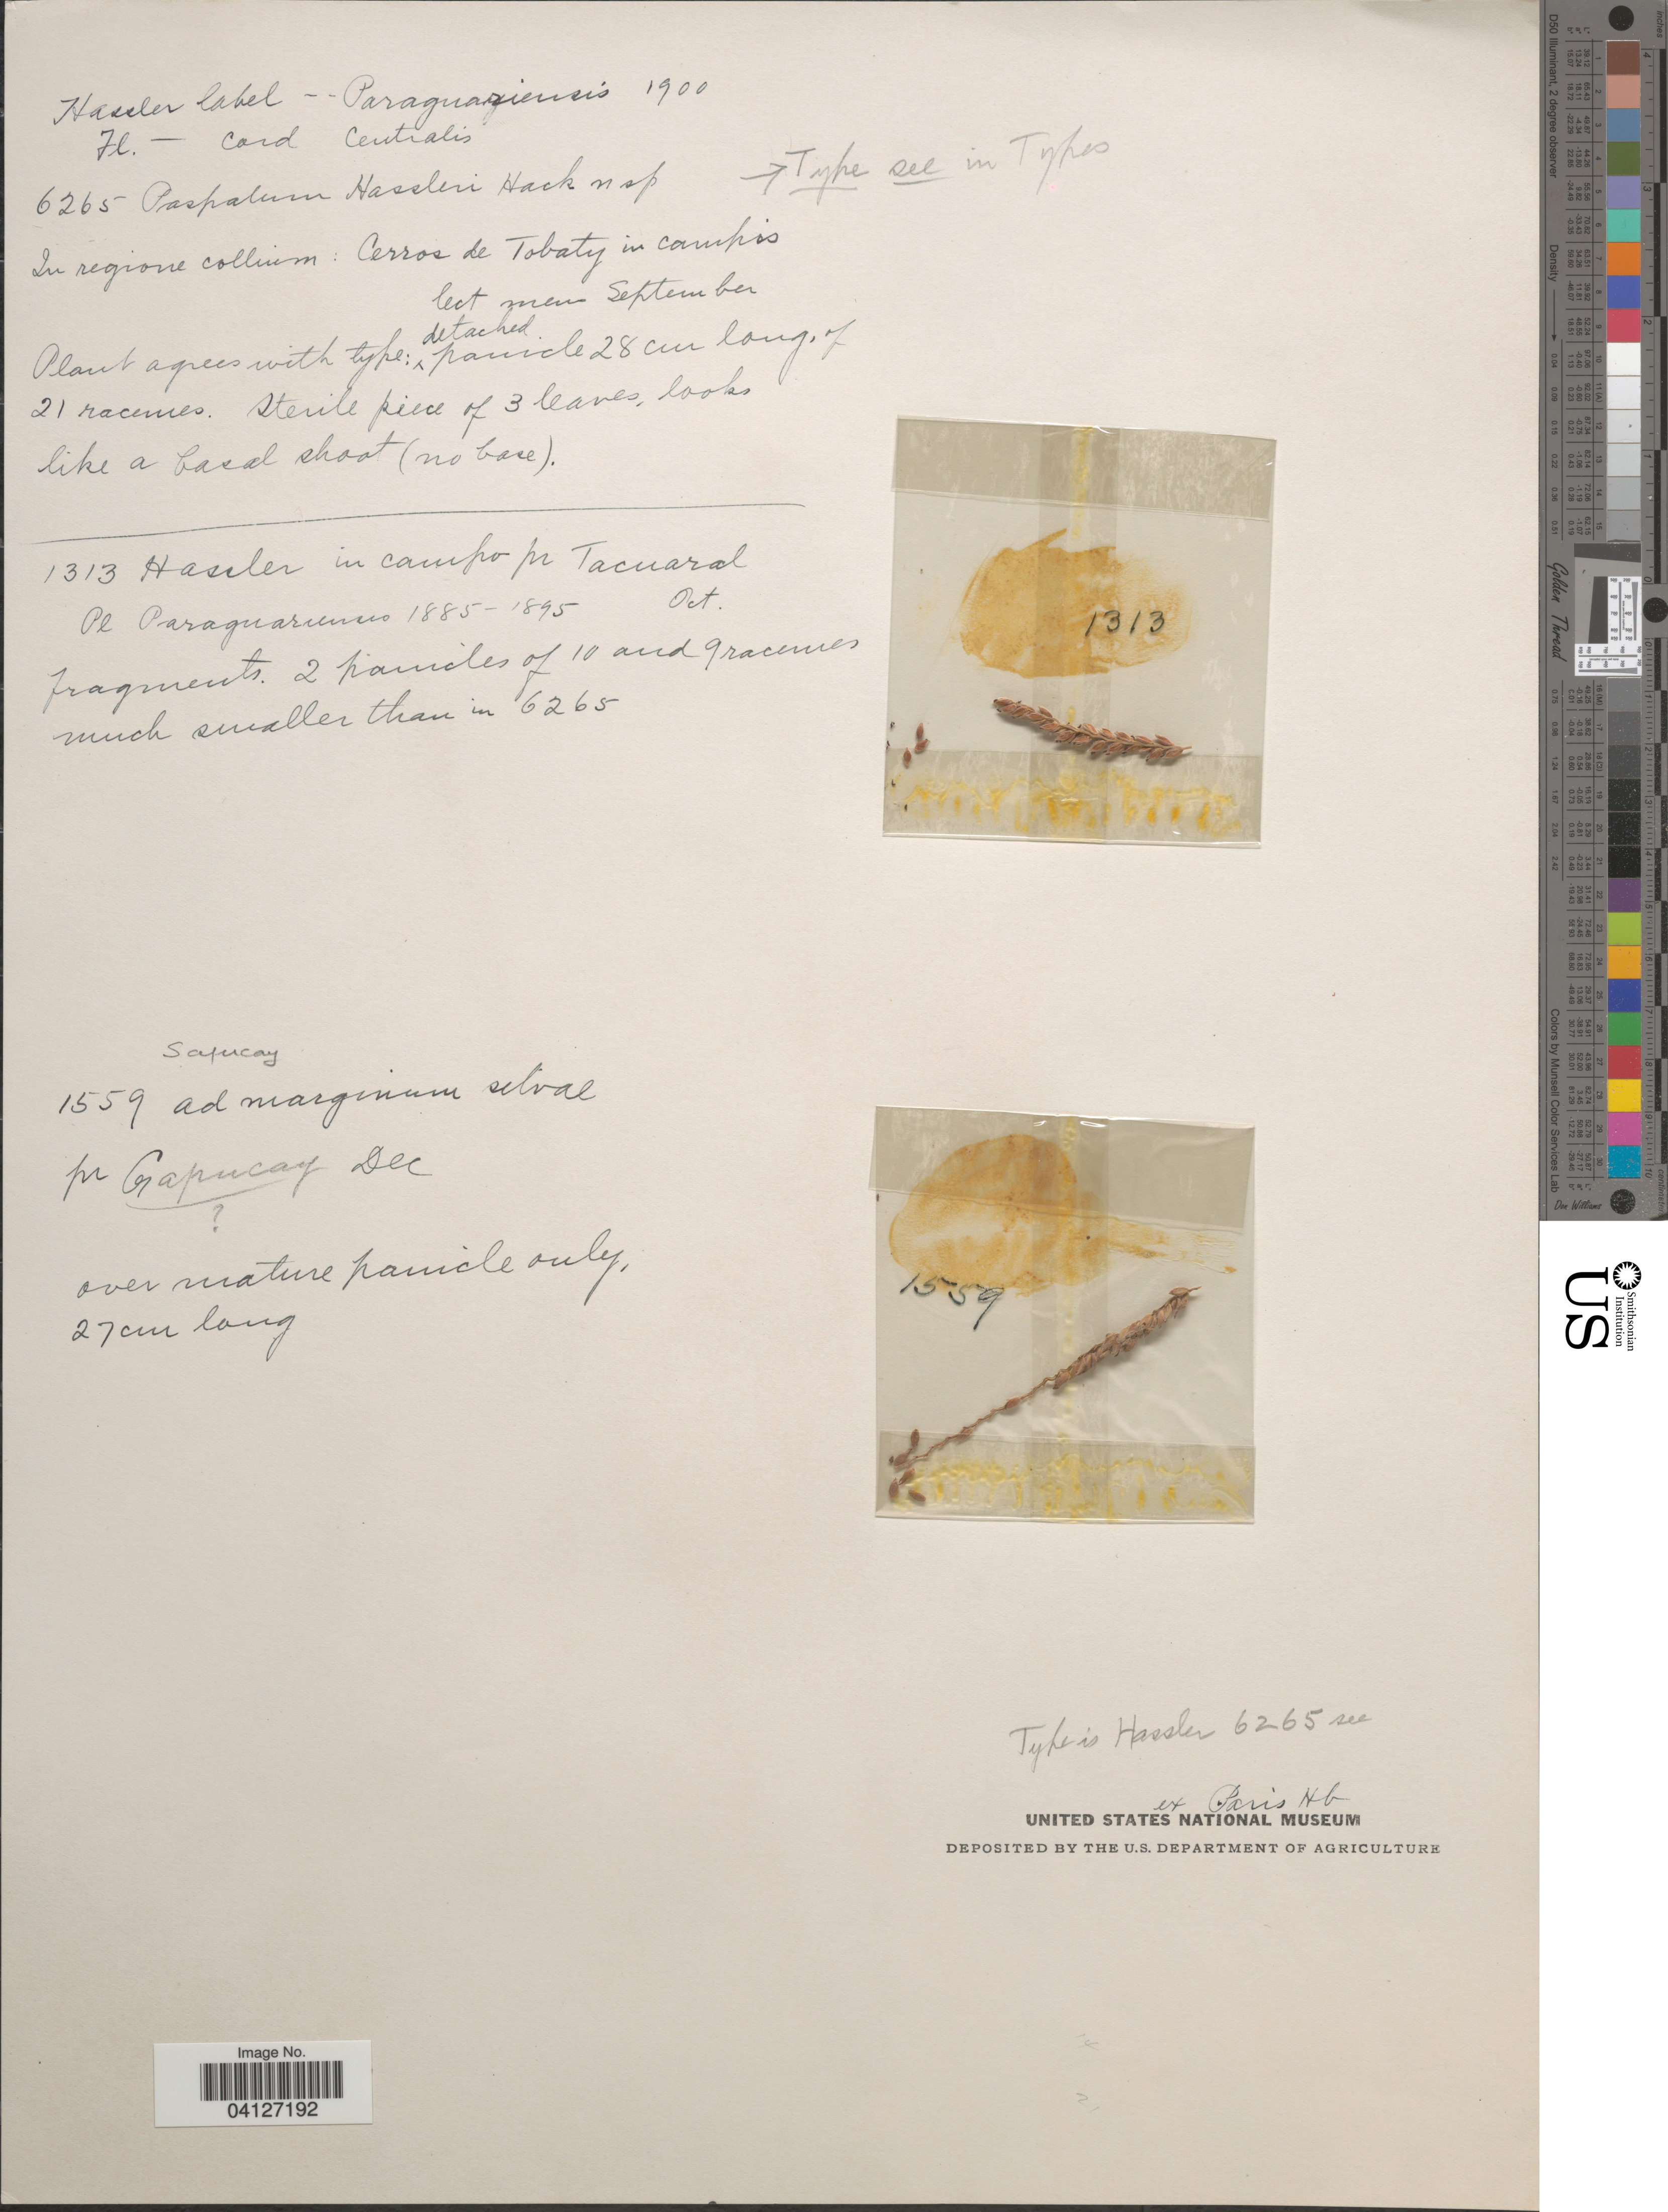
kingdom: Plantae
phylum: Tracheophyta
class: Liliopsida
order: Poales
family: Poaceae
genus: Paspalum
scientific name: Paspalum hassleri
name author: Hack.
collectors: Hassler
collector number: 1313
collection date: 1885-10/1895-10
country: Paraguay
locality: In campo pr Tacuaral. Paraguarunno [interpreted].